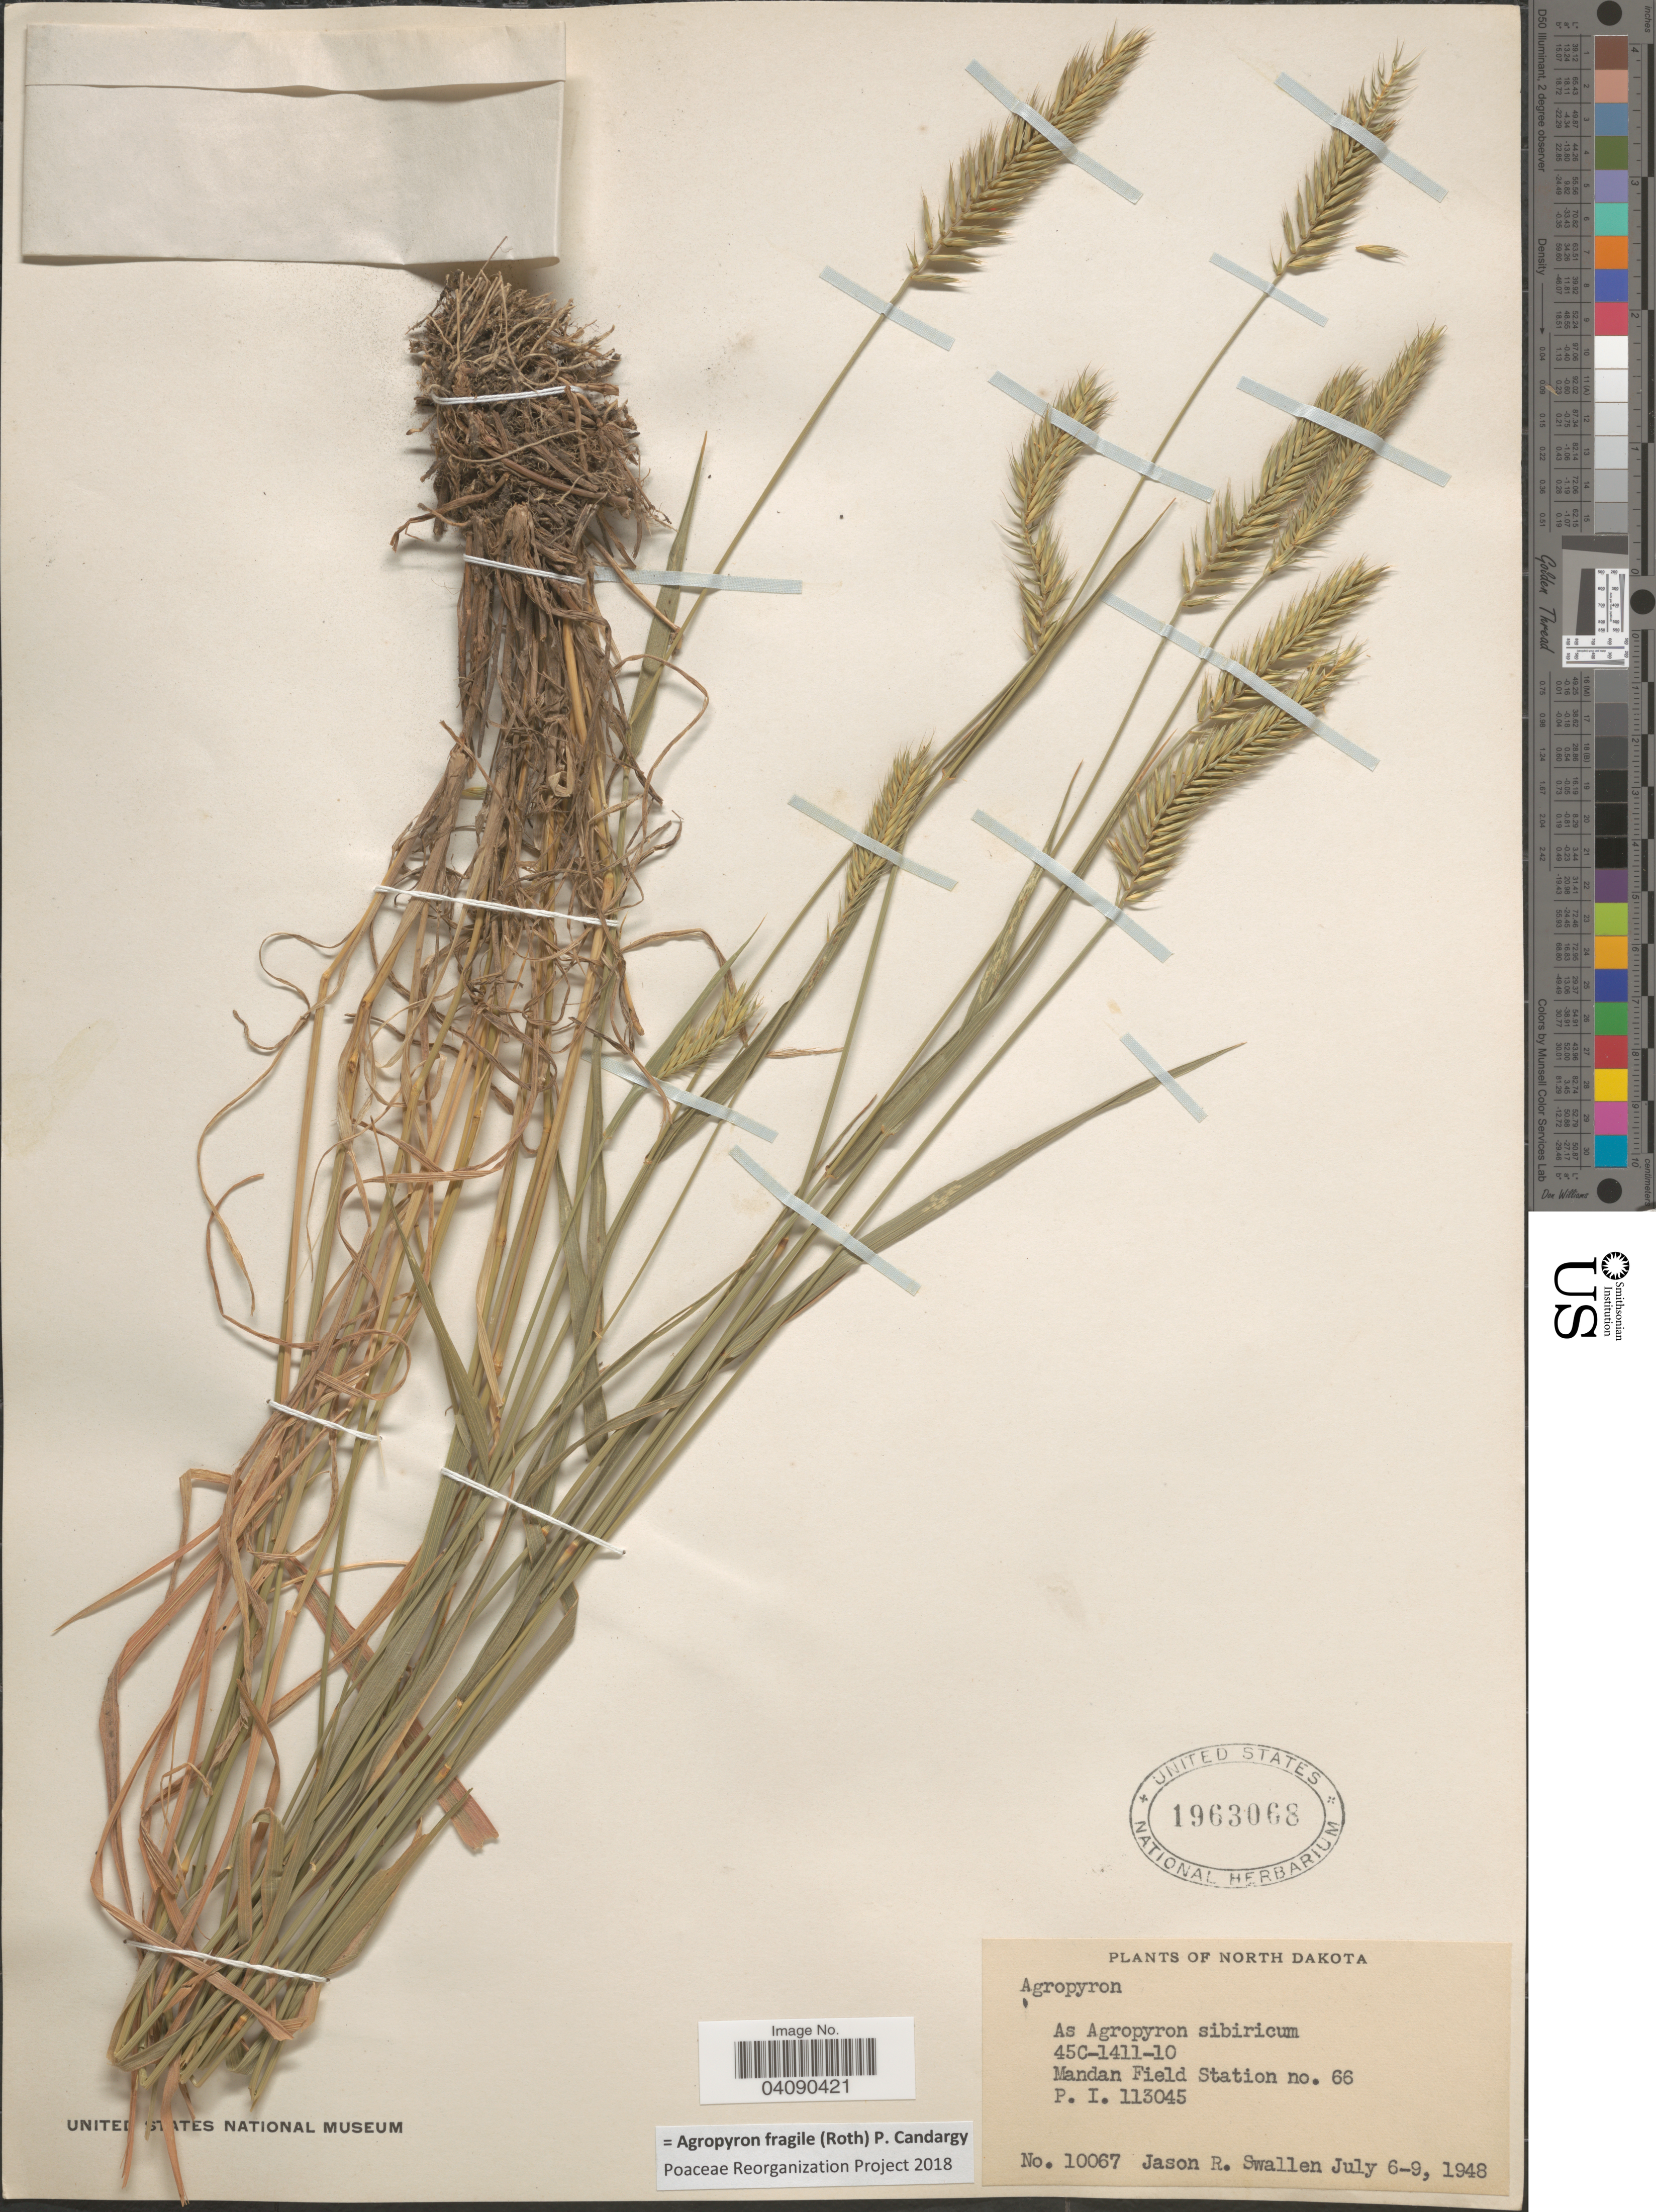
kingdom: Plantae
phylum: Tracheophyta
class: Liliopsida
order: Poales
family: Poaceae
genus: Agropyron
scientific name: Agropyron fragile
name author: (Roth) Candargy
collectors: J. R. Swallen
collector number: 10067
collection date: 1948-07-06/1948-07-09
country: United States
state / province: North Dakota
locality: Mandan Field Station no. 66.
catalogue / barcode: US 1963068